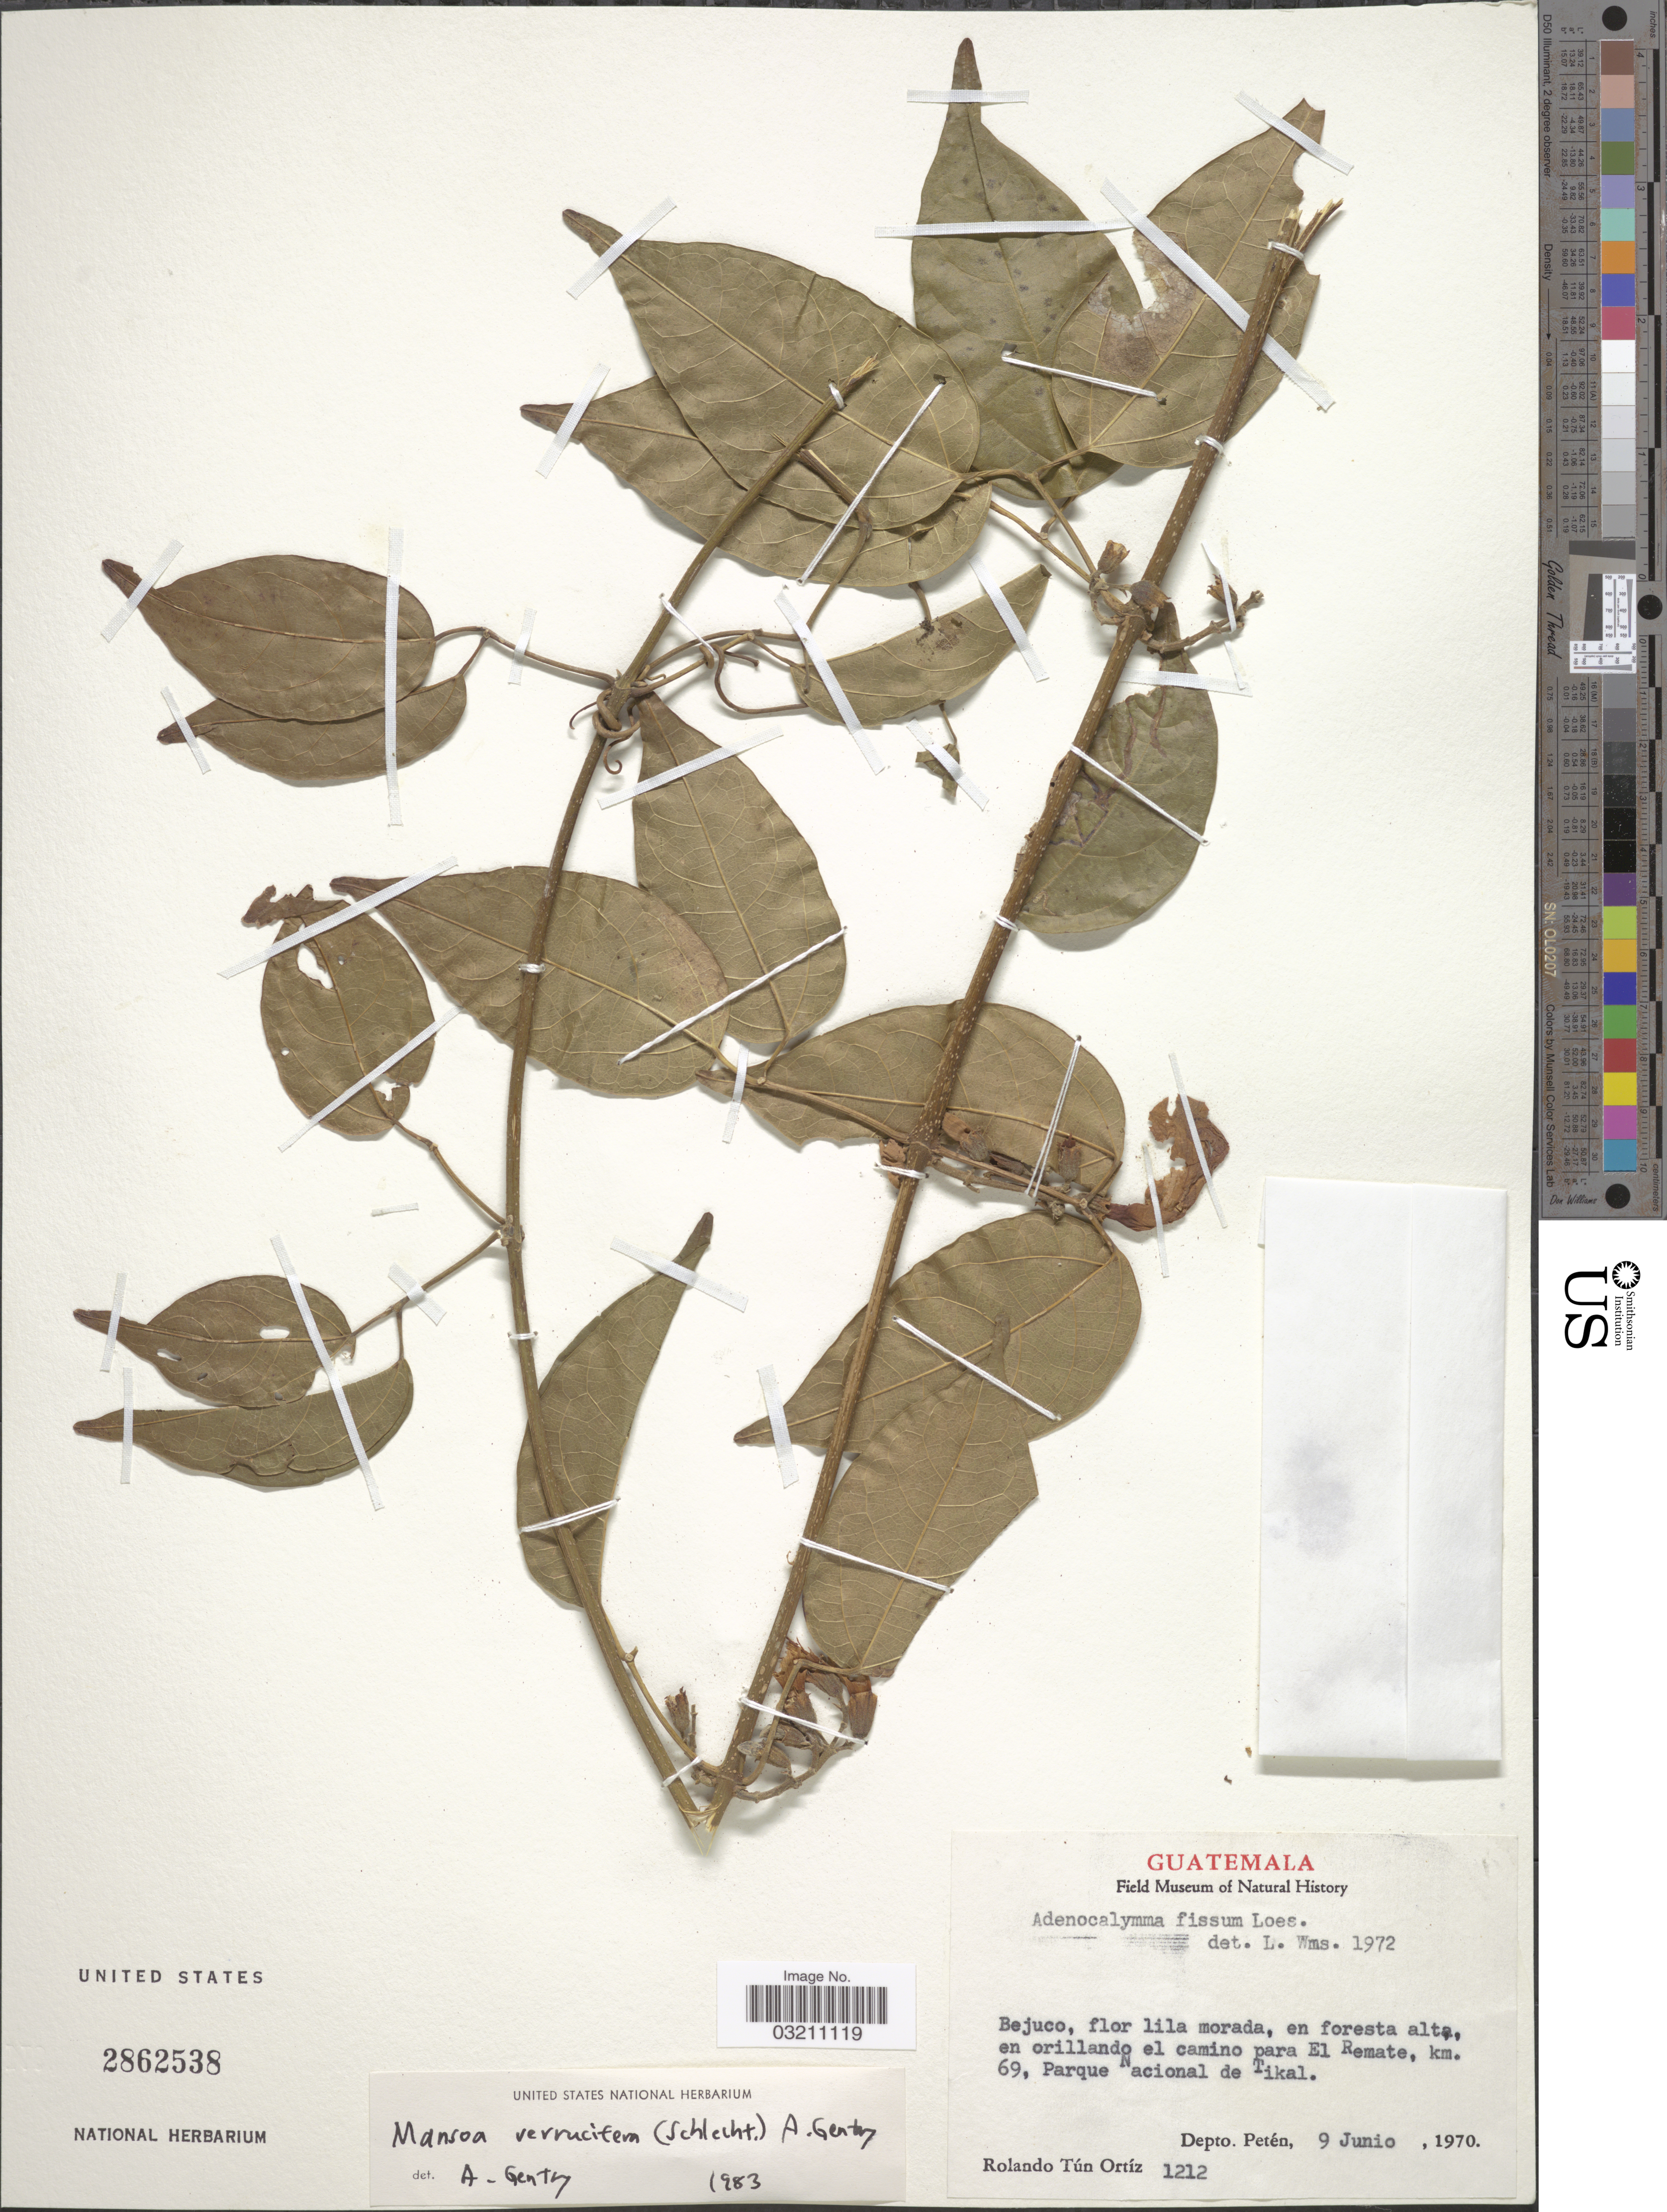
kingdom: Plantae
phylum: Tracheophyta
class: Magnoliopsida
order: Lamiales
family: Bignoniaceae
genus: Mansoa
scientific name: Mansoa verrucifera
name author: (Schltdl.) A.H. Gentry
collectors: R. T. Ortíz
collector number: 1212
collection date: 1970-06-09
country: Guatemala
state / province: El Petén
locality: En orrilando el camino para El Remate, km. 69, Parque Nacional de Tikal. Depto. Petén.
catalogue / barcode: US 2862538